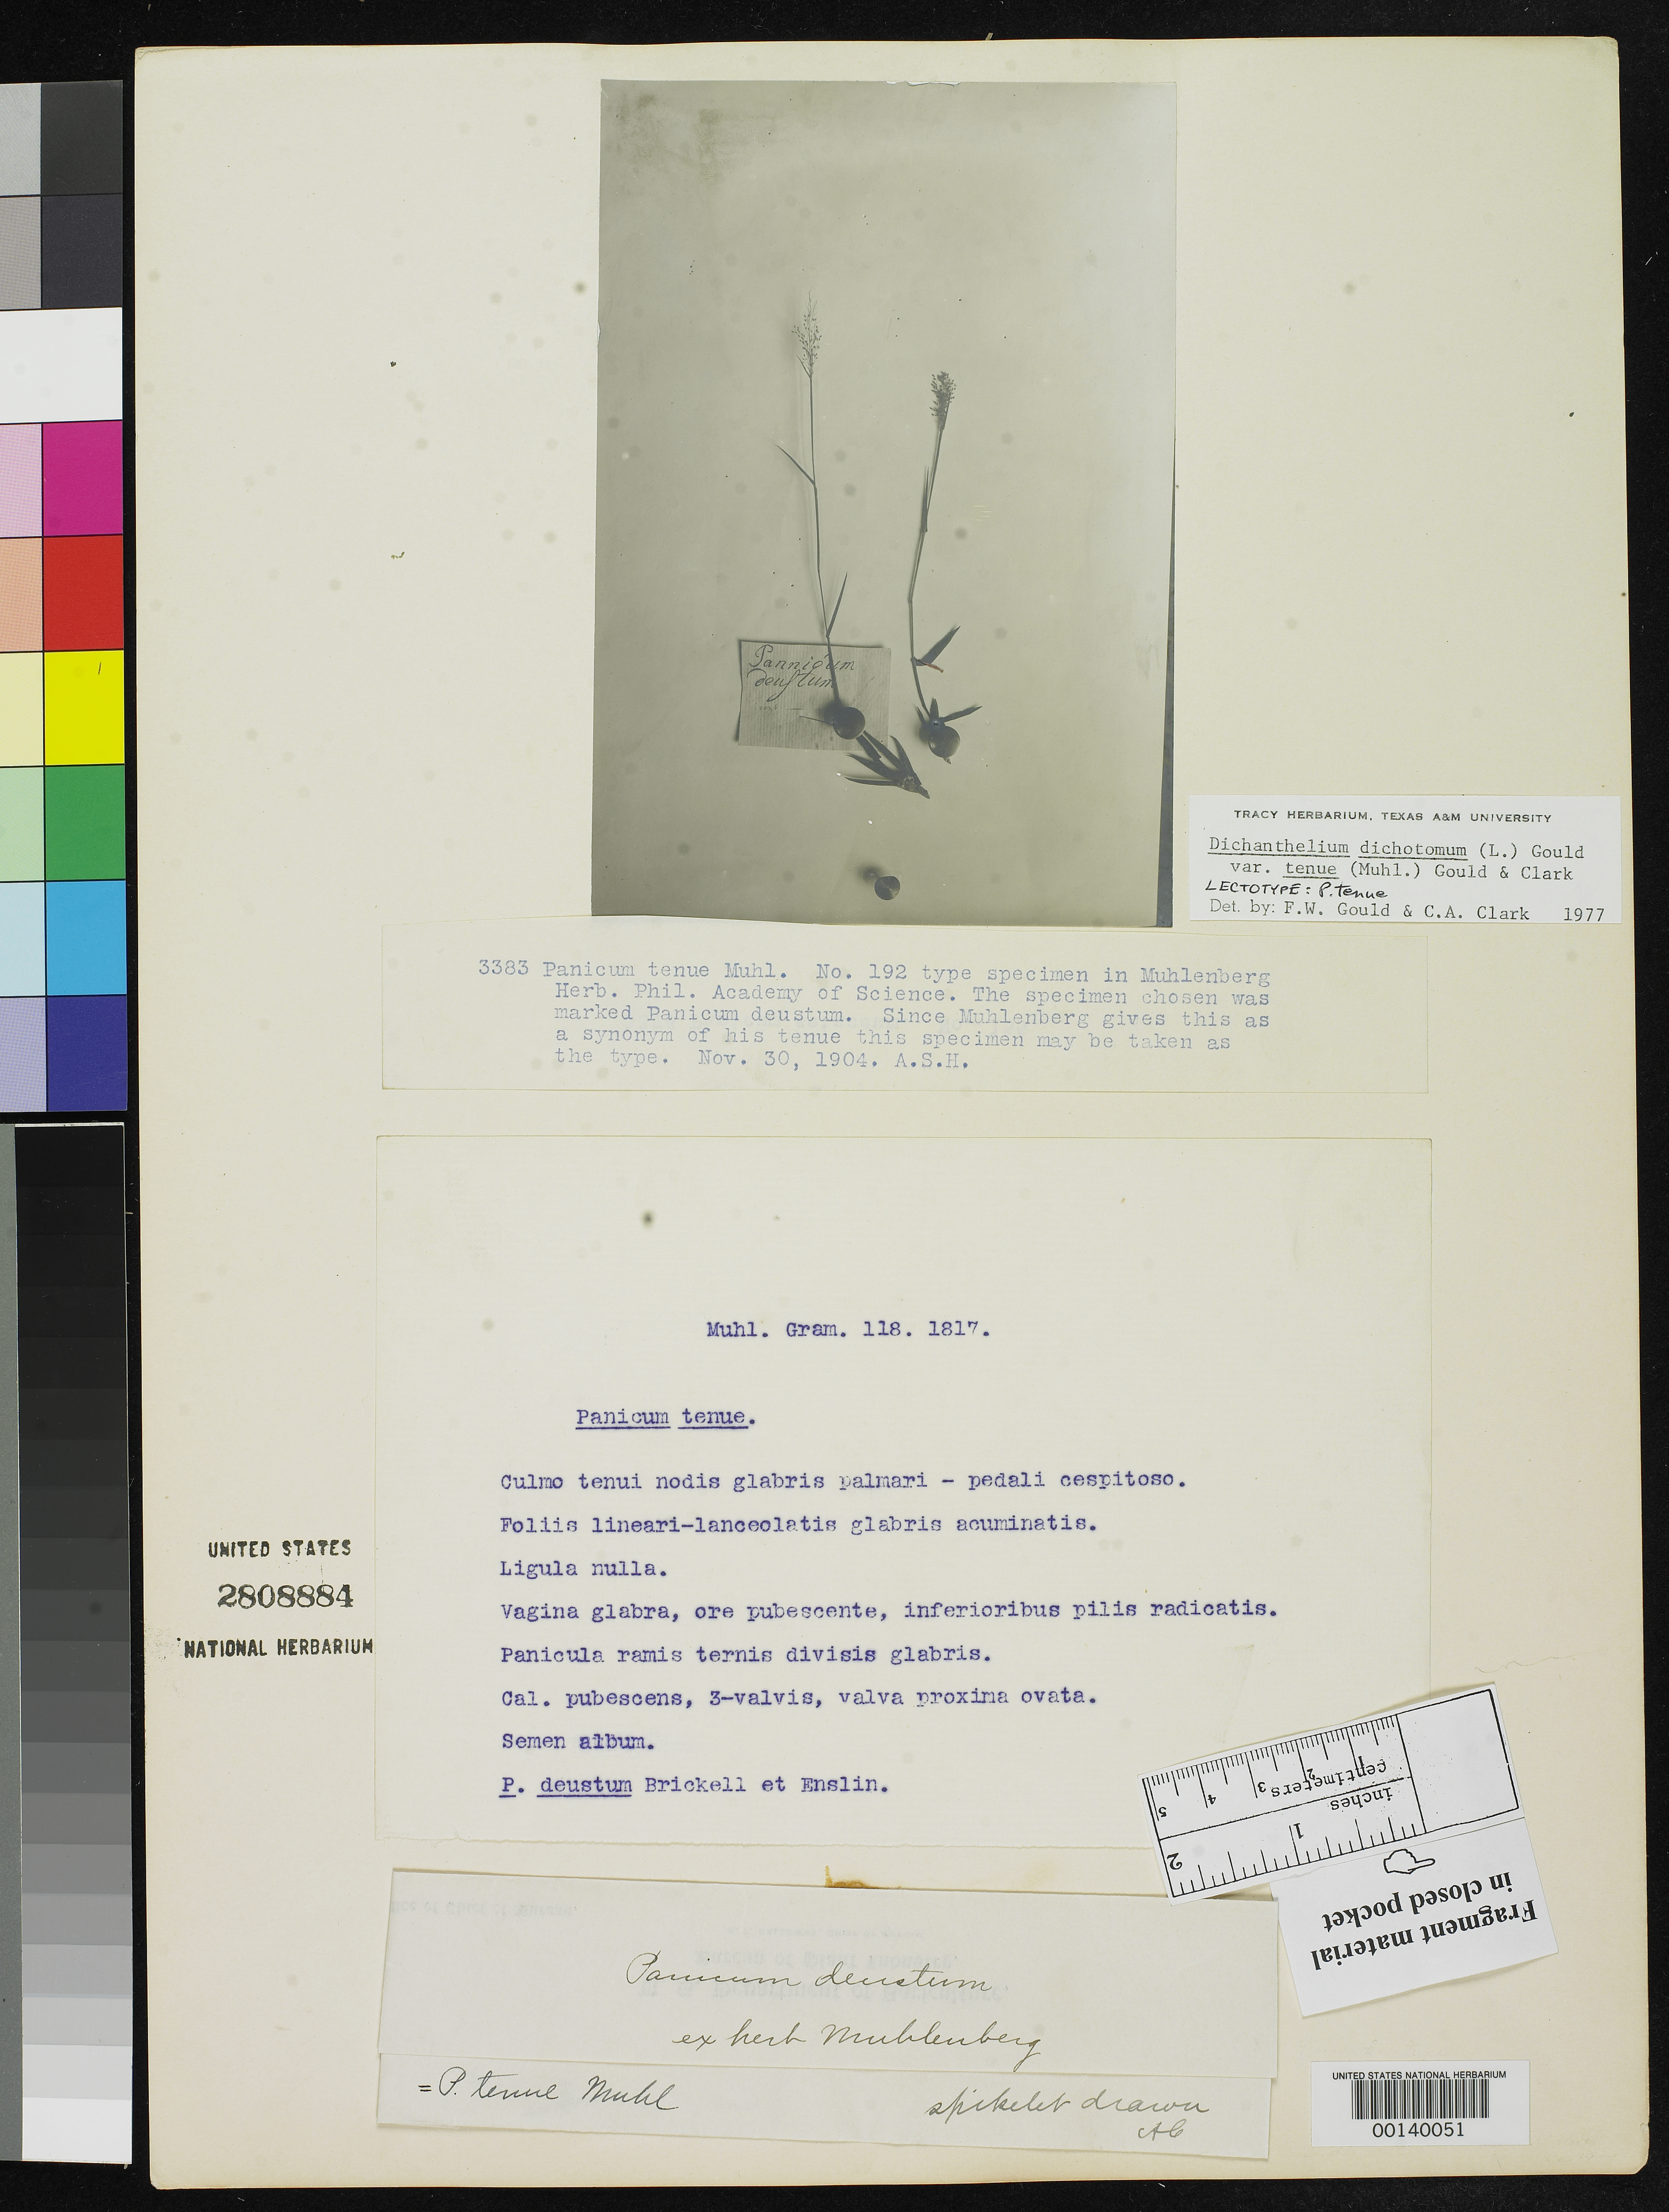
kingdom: Plantae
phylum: Tracheophyta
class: Liliopsida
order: Poales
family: Poaceae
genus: Panicum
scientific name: Panicum tenue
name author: Muhl.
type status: Type Fragment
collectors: G. H. Muhlenberg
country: United States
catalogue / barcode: US 2808884